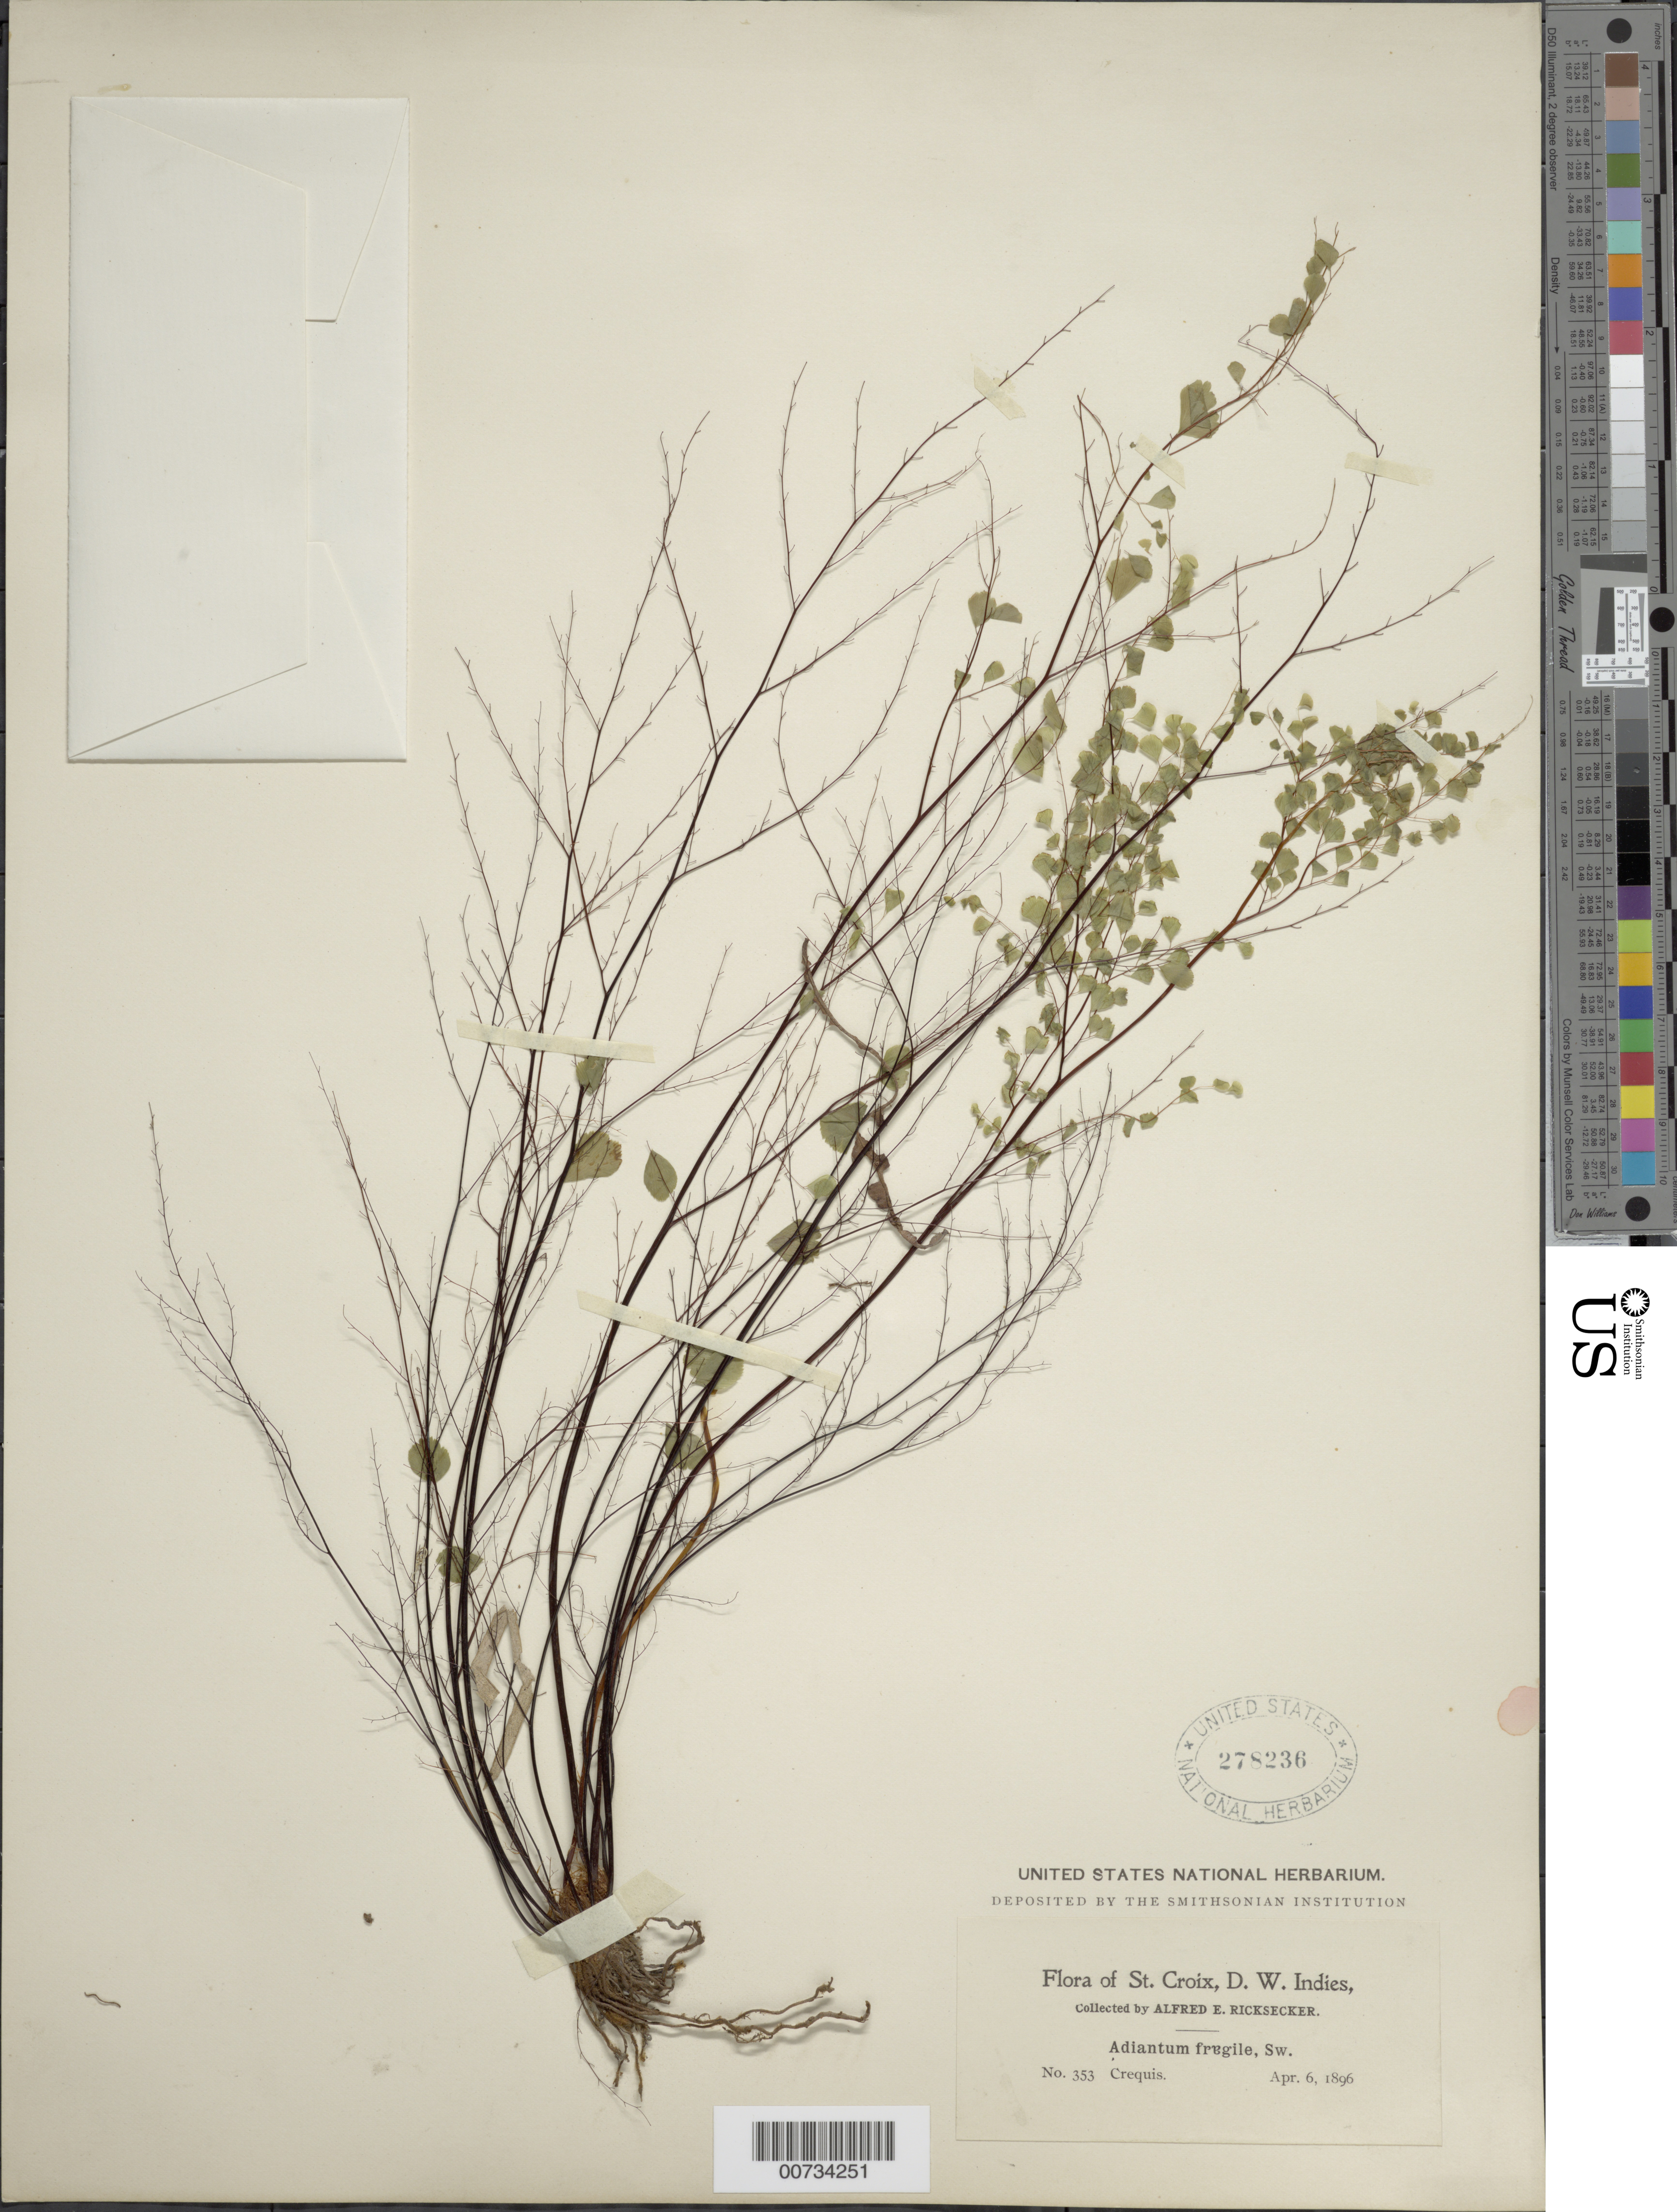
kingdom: Plantae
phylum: Tracheophyta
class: Polypodiopsida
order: Polypodiales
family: Pteridaceae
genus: Adiantum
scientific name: Adiantum fragile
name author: Sw.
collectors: A. E. Ricksecker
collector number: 353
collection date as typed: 06 Apr 1896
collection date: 1896-04-06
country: U.S. Virgin Islands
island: St. Croix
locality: St. Croix, Crequis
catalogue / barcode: US 278236